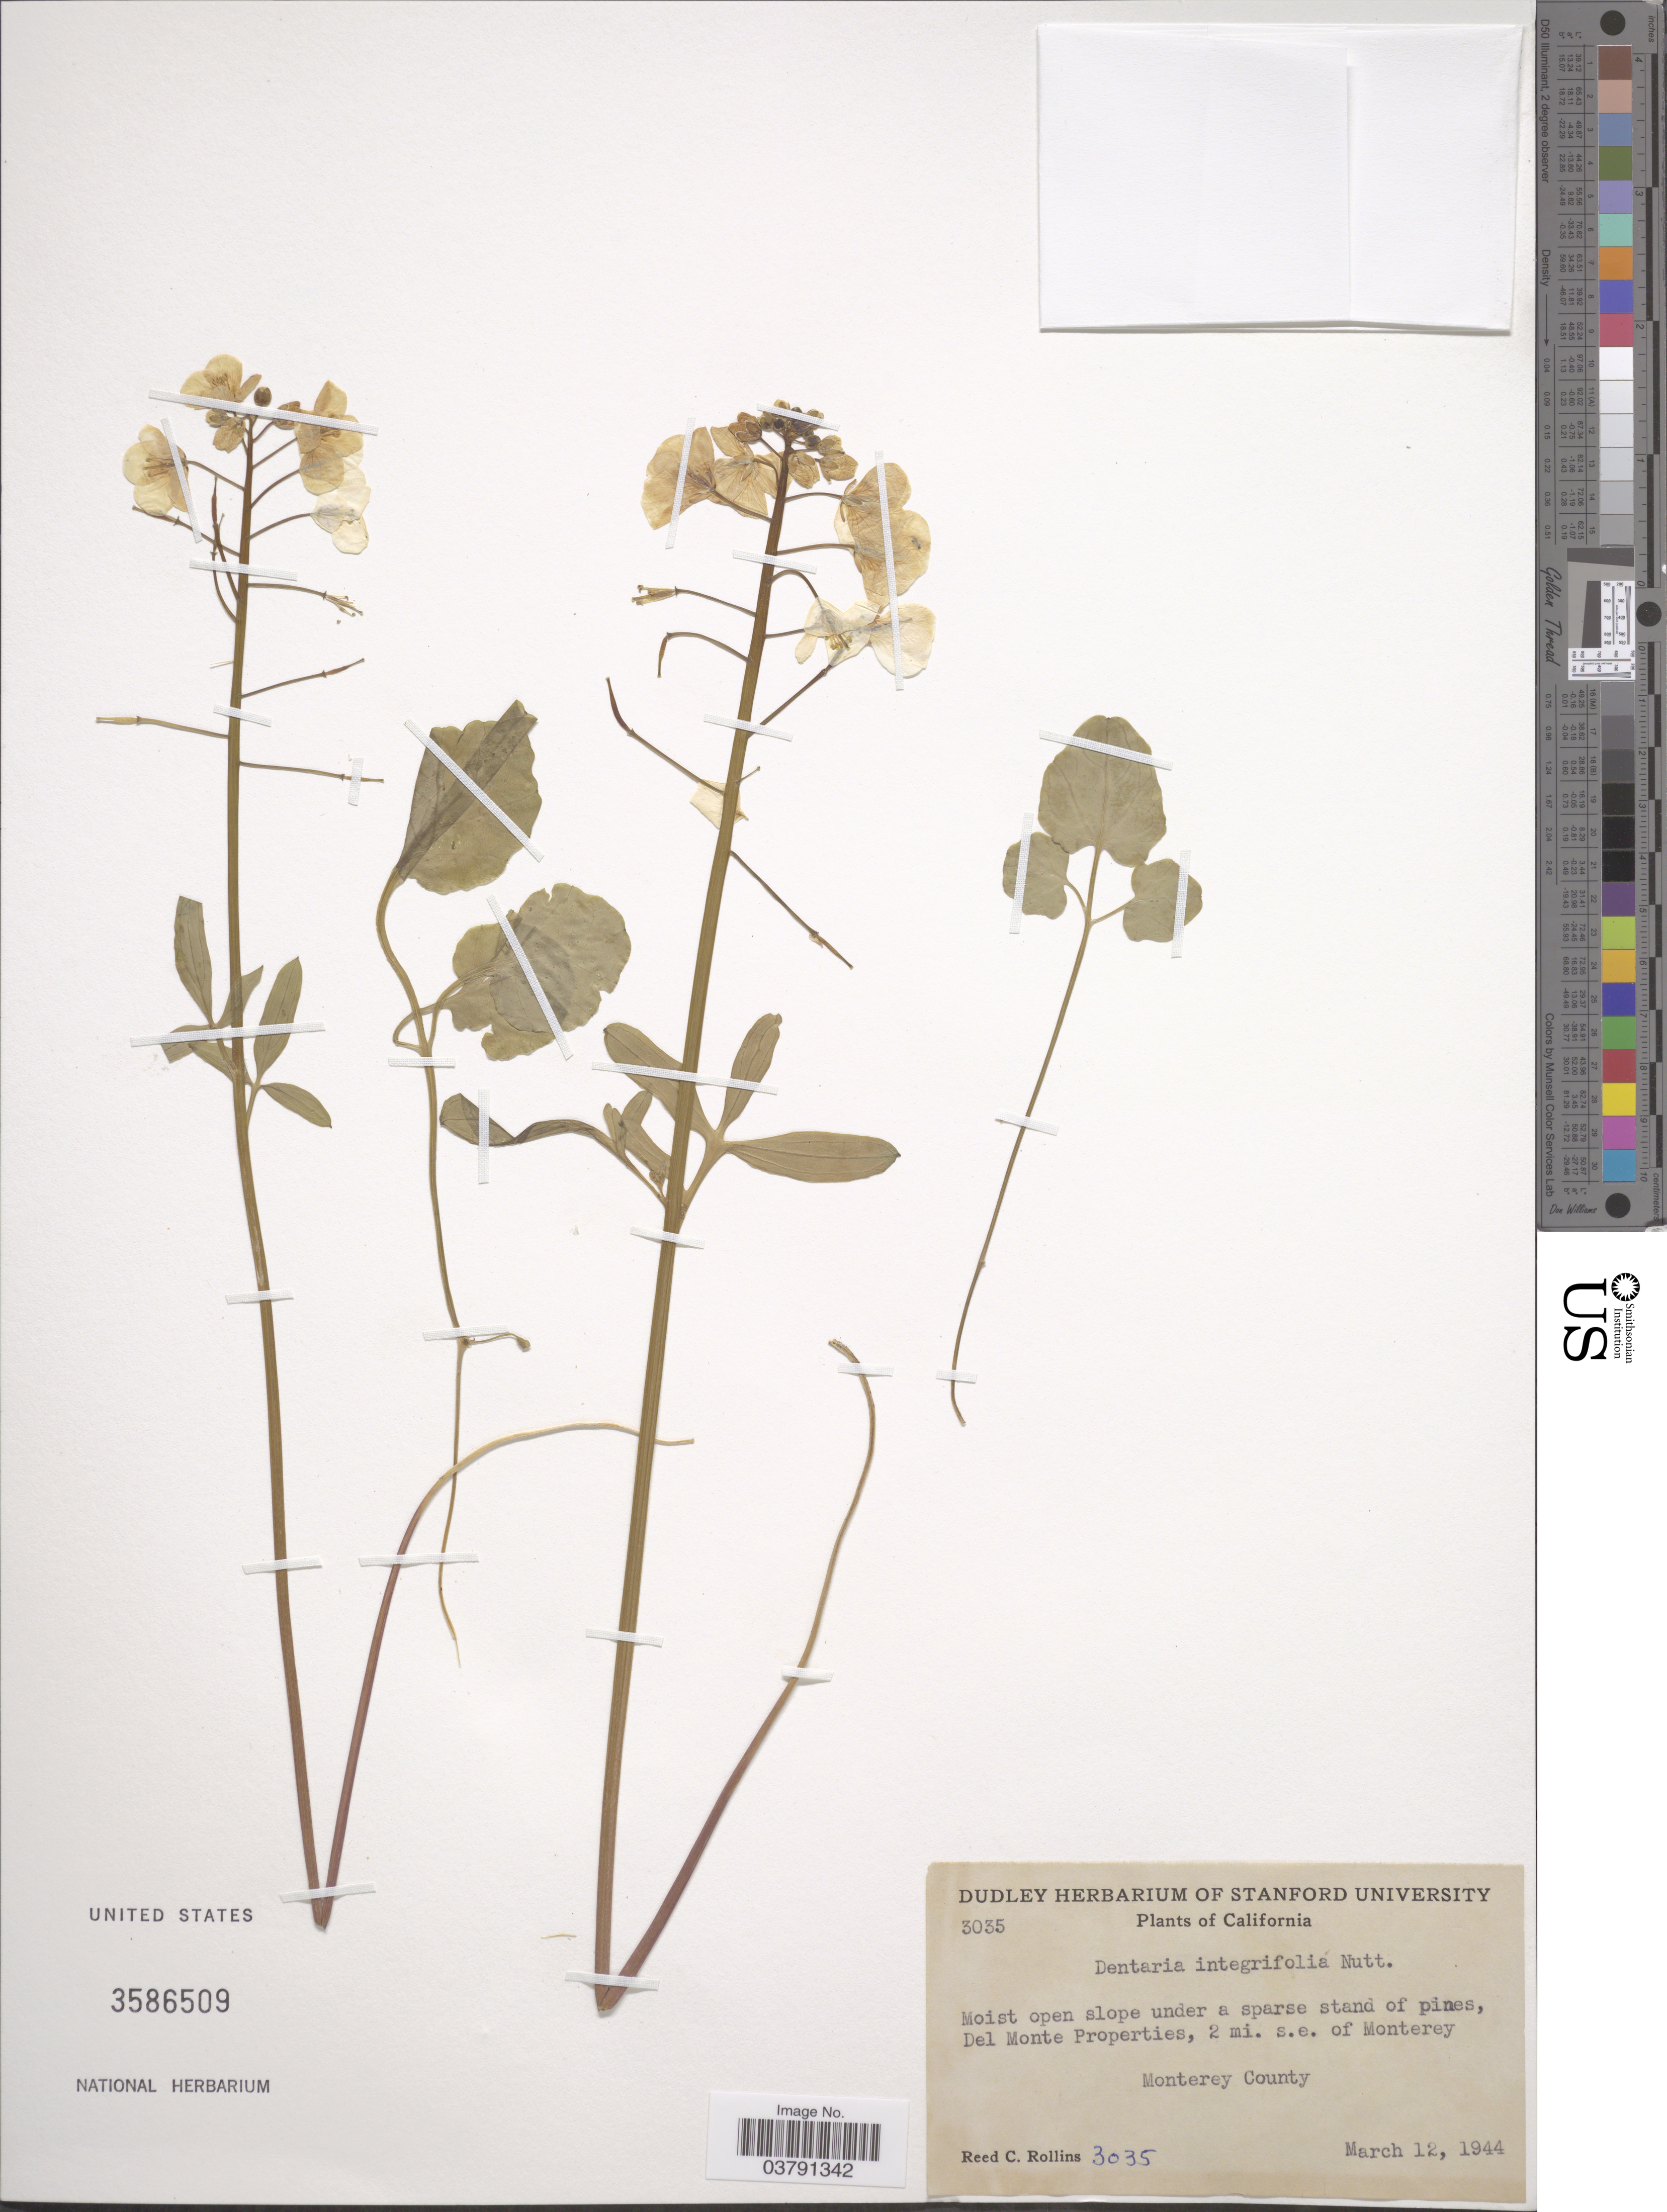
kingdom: Plantae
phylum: Tracheophyta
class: Magnoliopsida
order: Brassicales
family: Brassicaceae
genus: Dentaria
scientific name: Dentaria californica var. integrifolia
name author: (Nutt.) Detling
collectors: R. C. Rollins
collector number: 3035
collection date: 1944-03-12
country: United States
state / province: California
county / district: Monterey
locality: Del Monte Properties, 2 mi. s.e. of Monterey. Monterey County.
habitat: moist open slope under a sparse stand of pines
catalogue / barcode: US 3586509